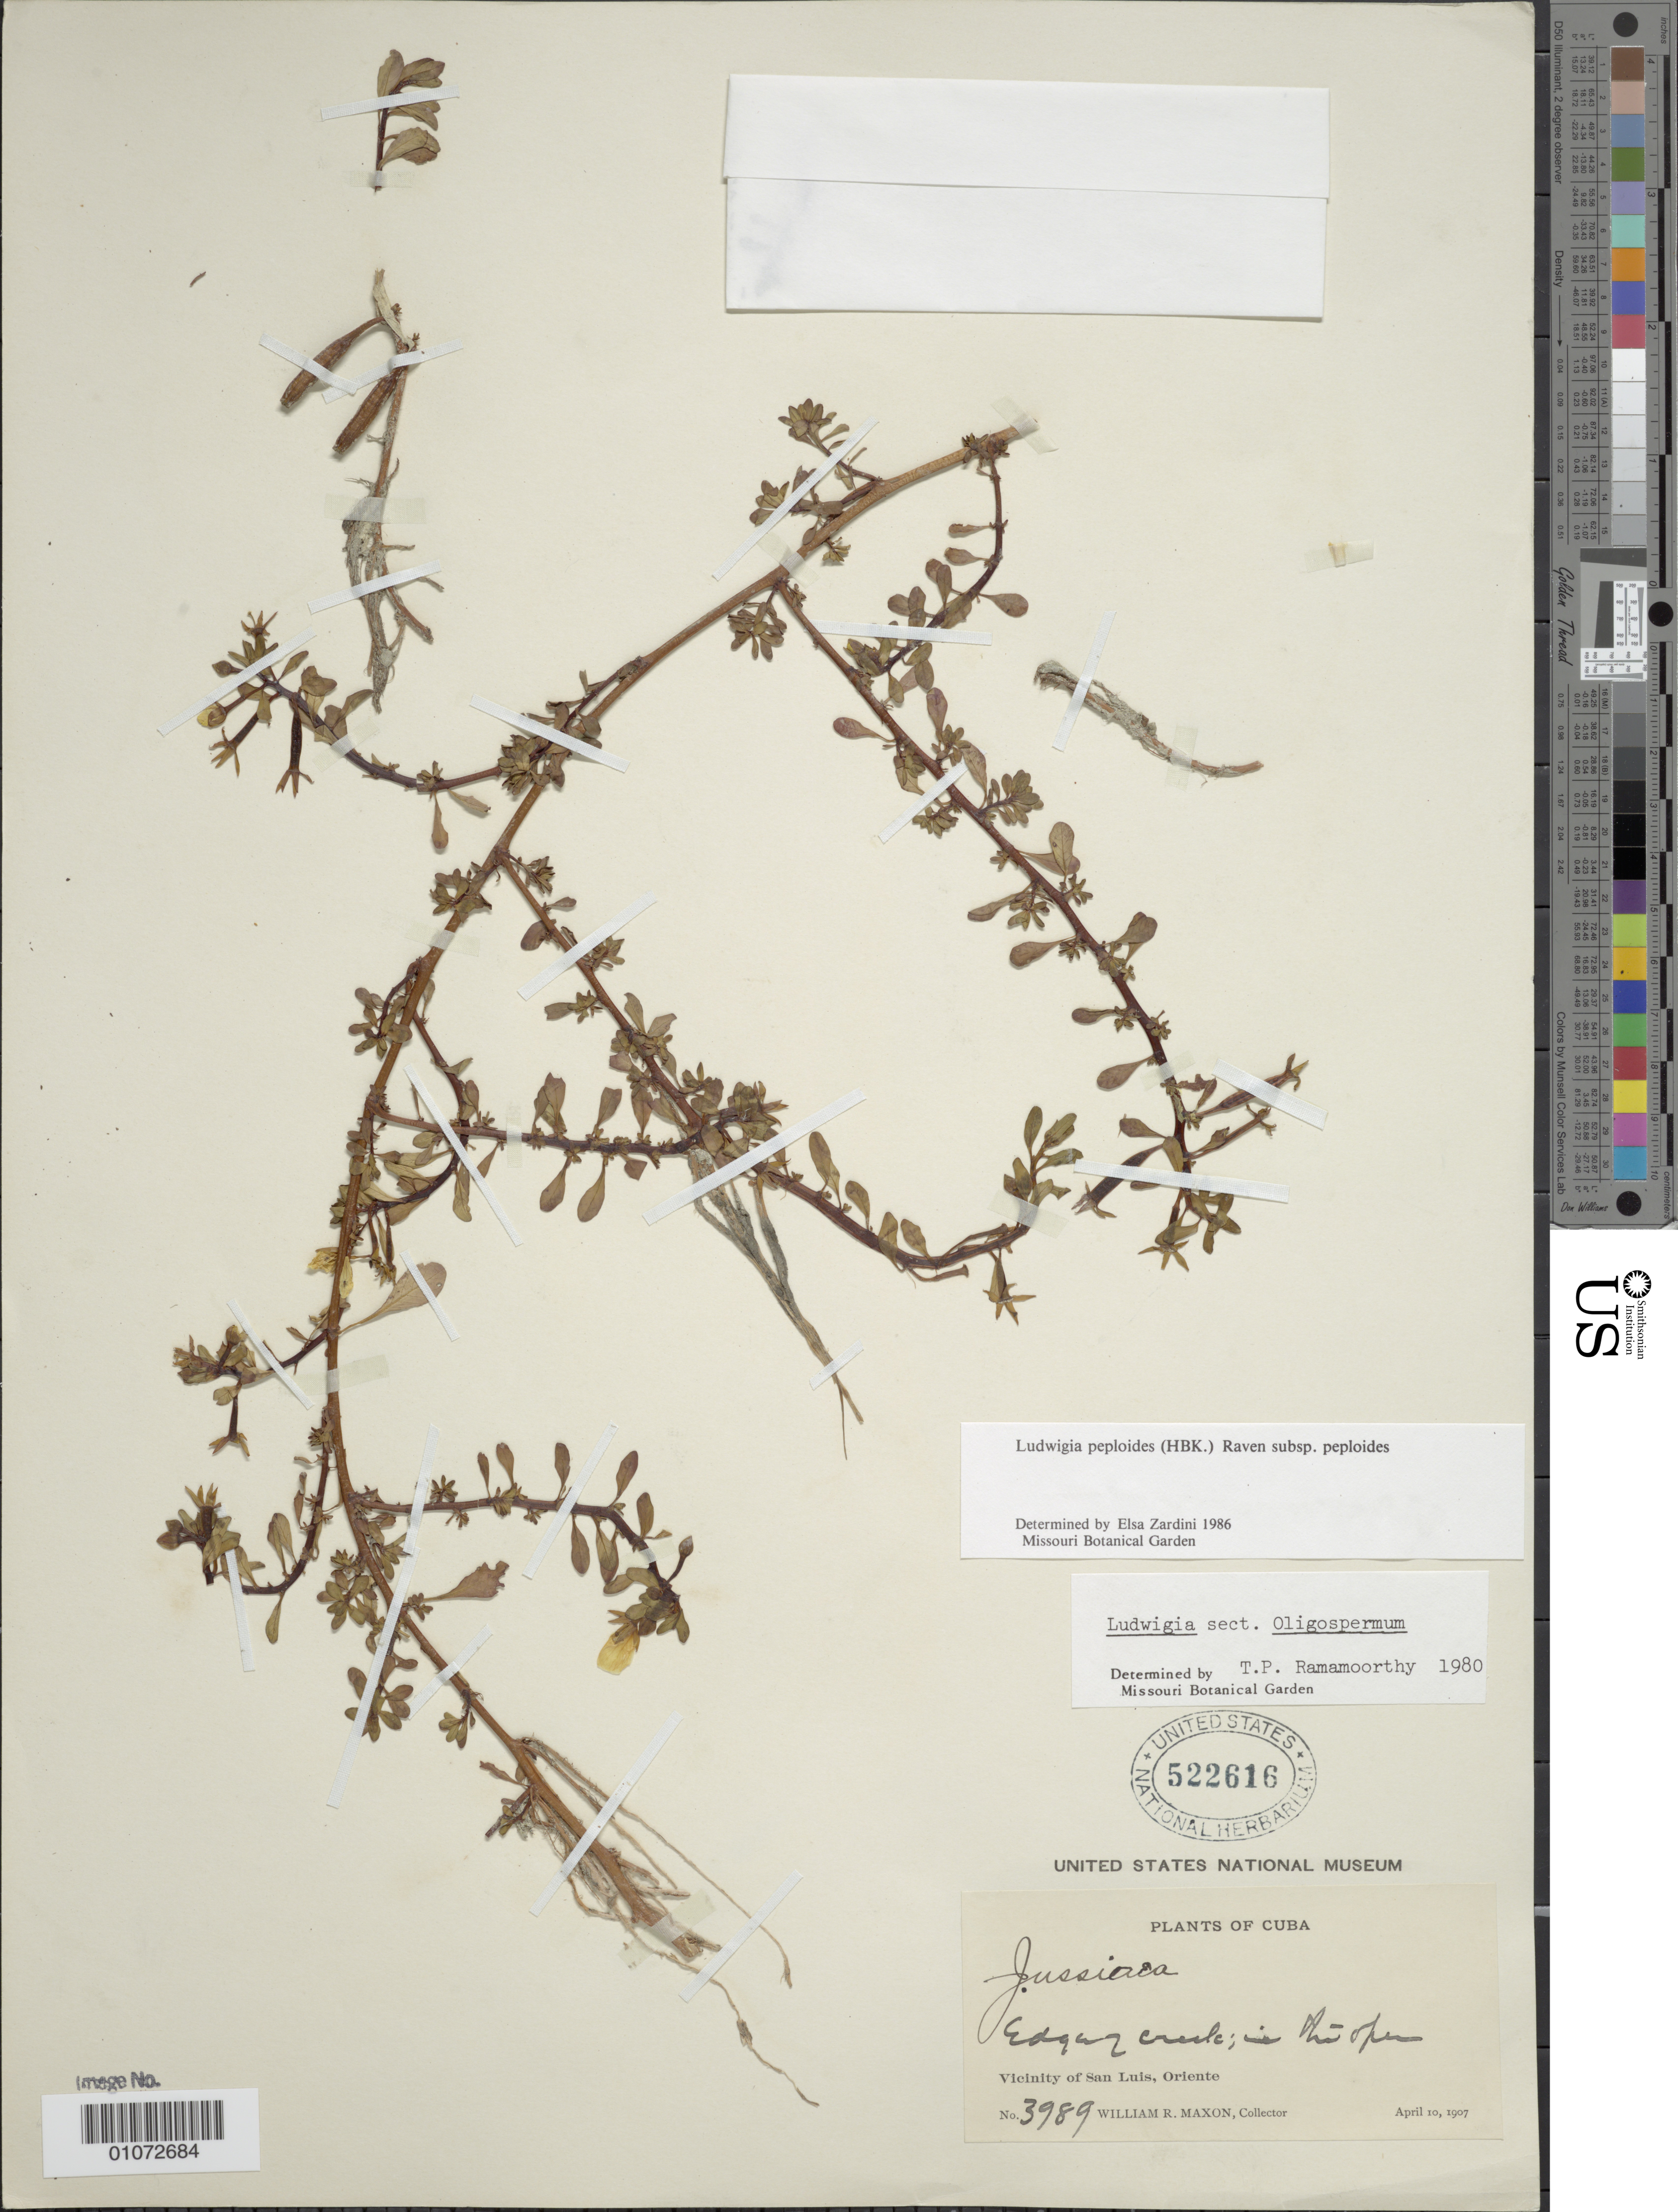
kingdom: Plantae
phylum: Tracheophyta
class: Magnoliopsida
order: Myrtales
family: Onagraceae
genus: Ludwigia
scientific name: Ludwigia peploides subsp. peploides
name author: (Kunth) P.H. Raven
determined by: Zardini, E. M.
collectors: W. R. Maxon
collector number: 3989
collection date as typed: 10 Apr 1907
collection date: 1907-04-10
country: Cuba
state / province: Oriente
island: Cuba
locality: Vicinity of San Luis, edge of creek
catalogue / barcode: US 522616